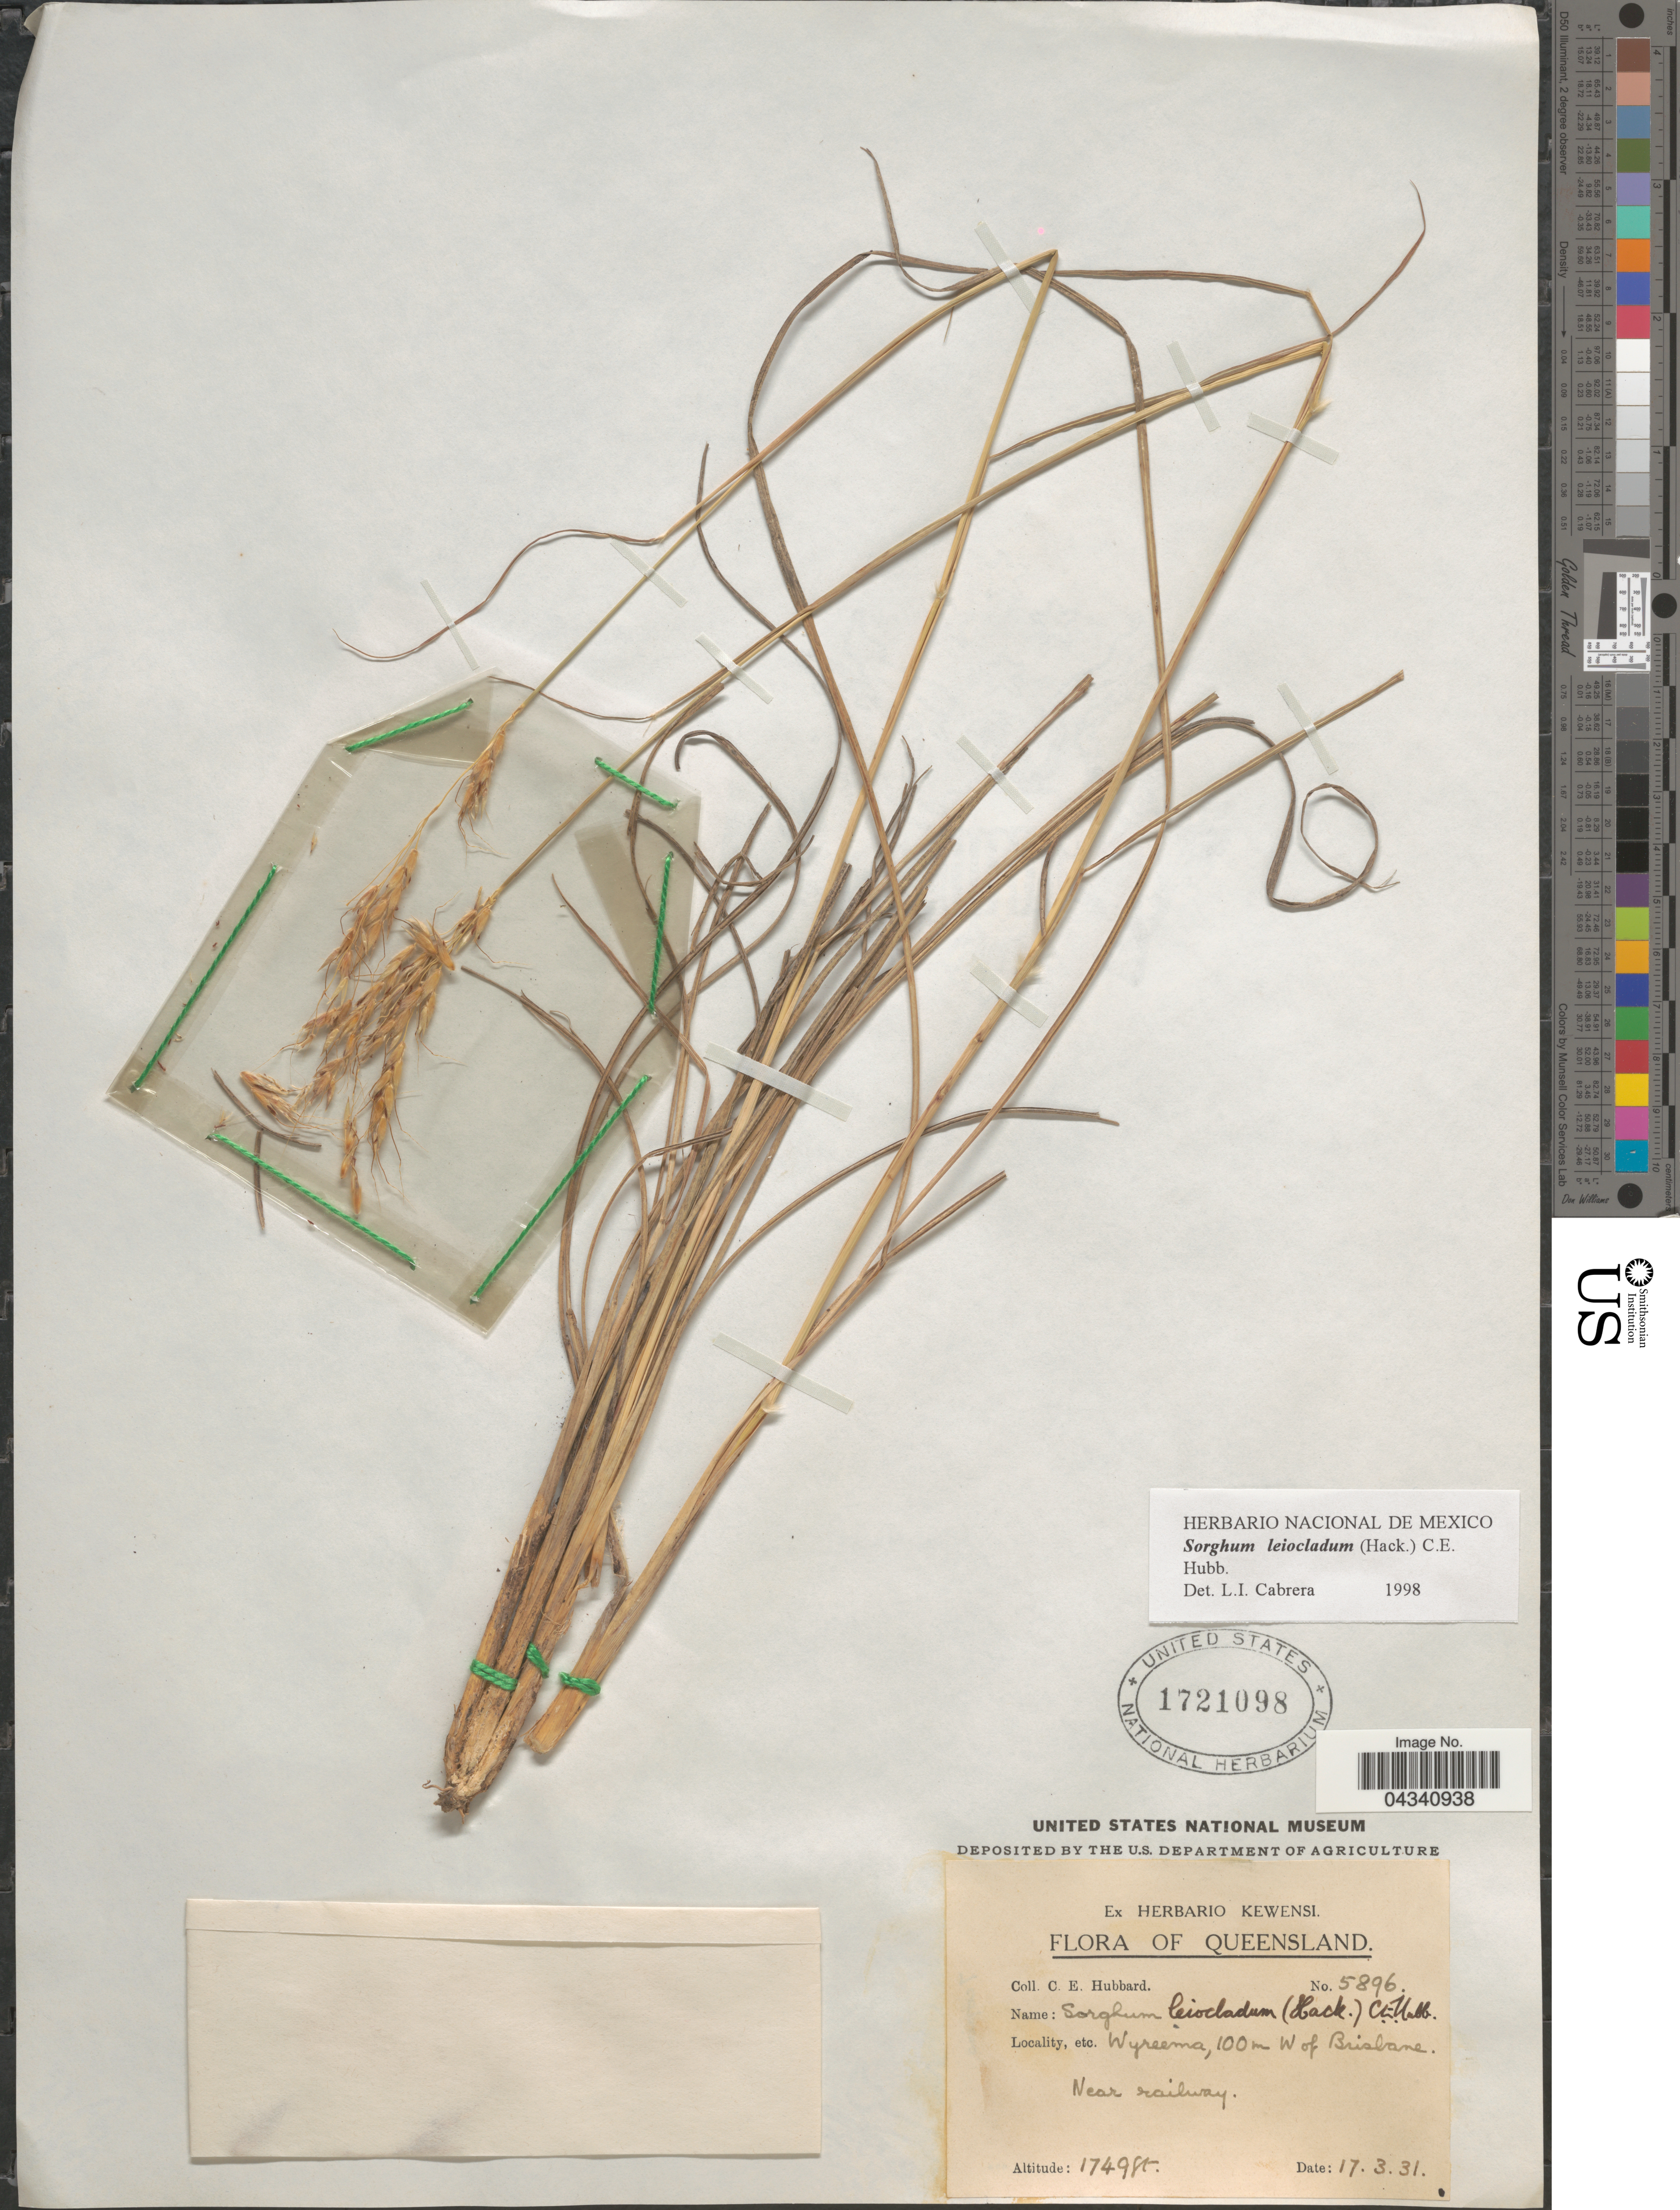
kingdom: Plantae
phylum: Tracheophyta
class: Liliopsida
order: Poales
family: Poaceae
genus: Sorghum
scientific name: Sorghum leiocladum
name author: (J. Hack.) C.E. Hubb.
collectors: C. E. Hubbard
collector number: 5896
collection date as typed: Transcribed d/m/y: 17/3/31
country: Australia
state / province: Queensland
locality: Wyreema, 100 m W of Brisbane. Near railway.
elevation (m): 533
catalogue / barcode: US 1721098